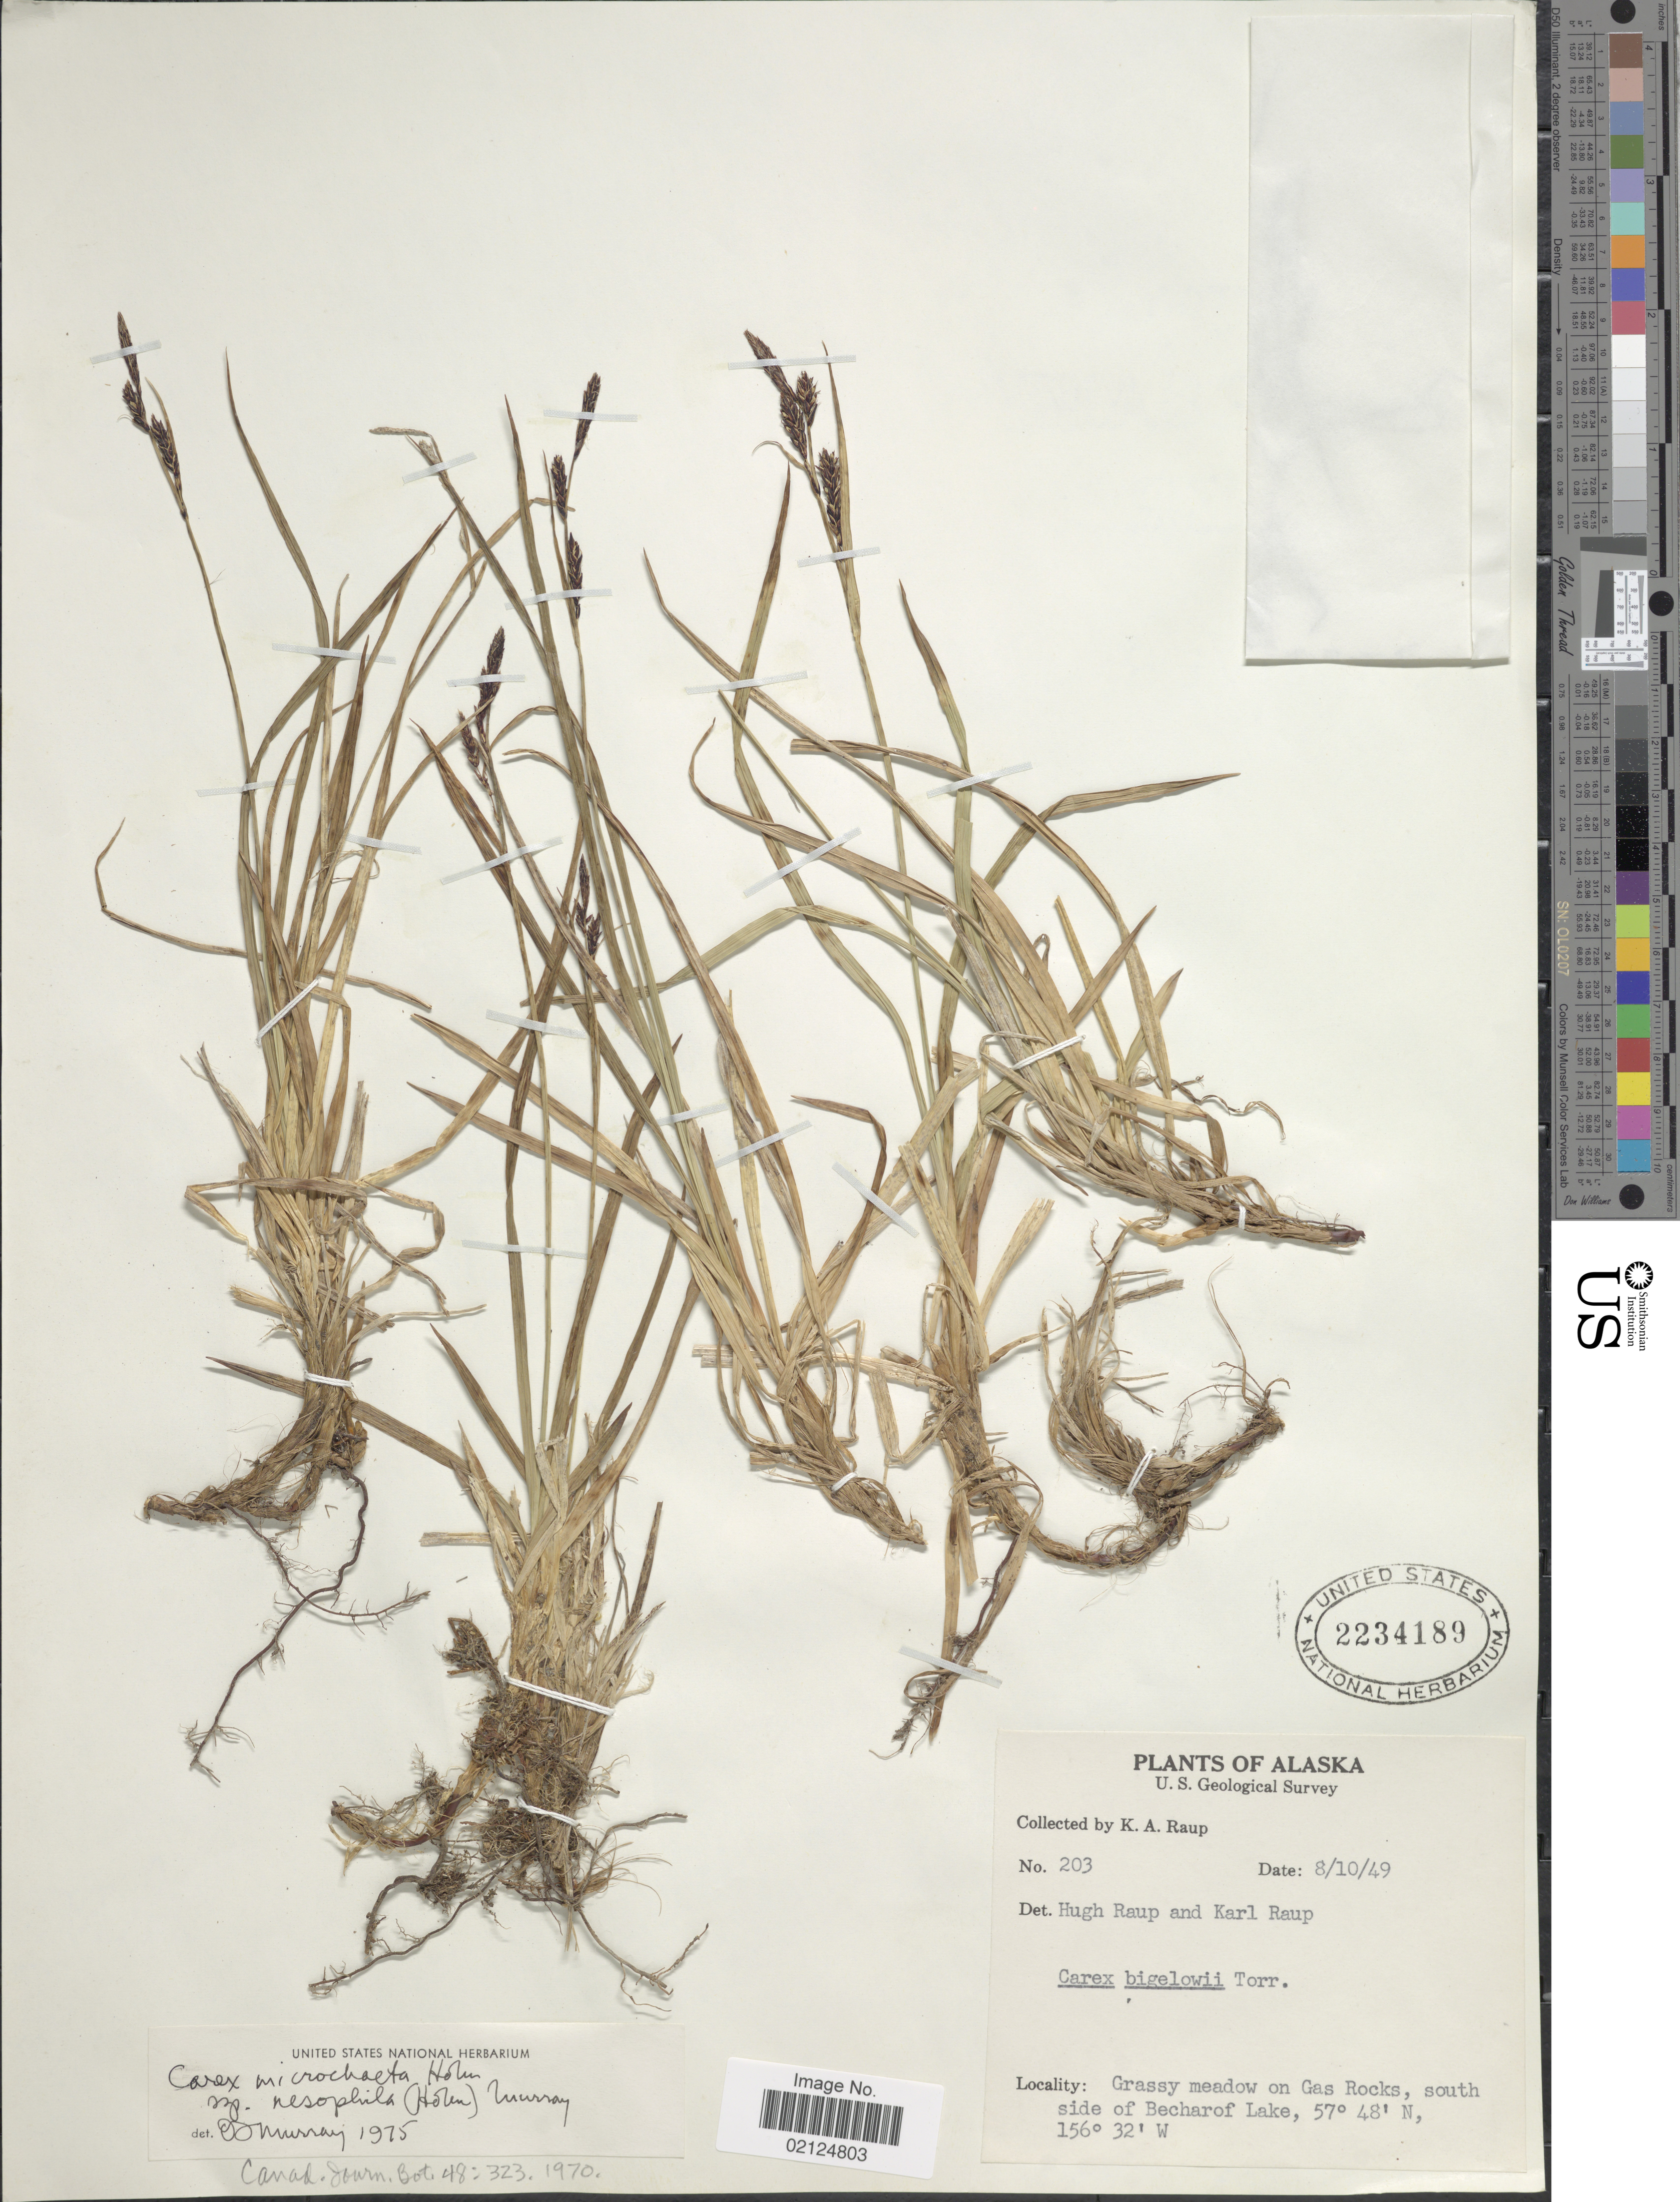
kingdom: Plantae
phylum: Tracheophyta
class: Liliopsida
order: Poales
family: Cyperaceae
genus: Carex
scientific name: Carex microchaeta subsp. nesophila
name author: (Holm) D.F. Murray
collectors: K. Raup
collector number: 203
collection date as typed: Transcribed d/m/y: 10/8/49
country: United States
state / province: Alaska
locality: On Gas Rocks, south side of Becharof Lake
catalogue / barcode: US 2234189